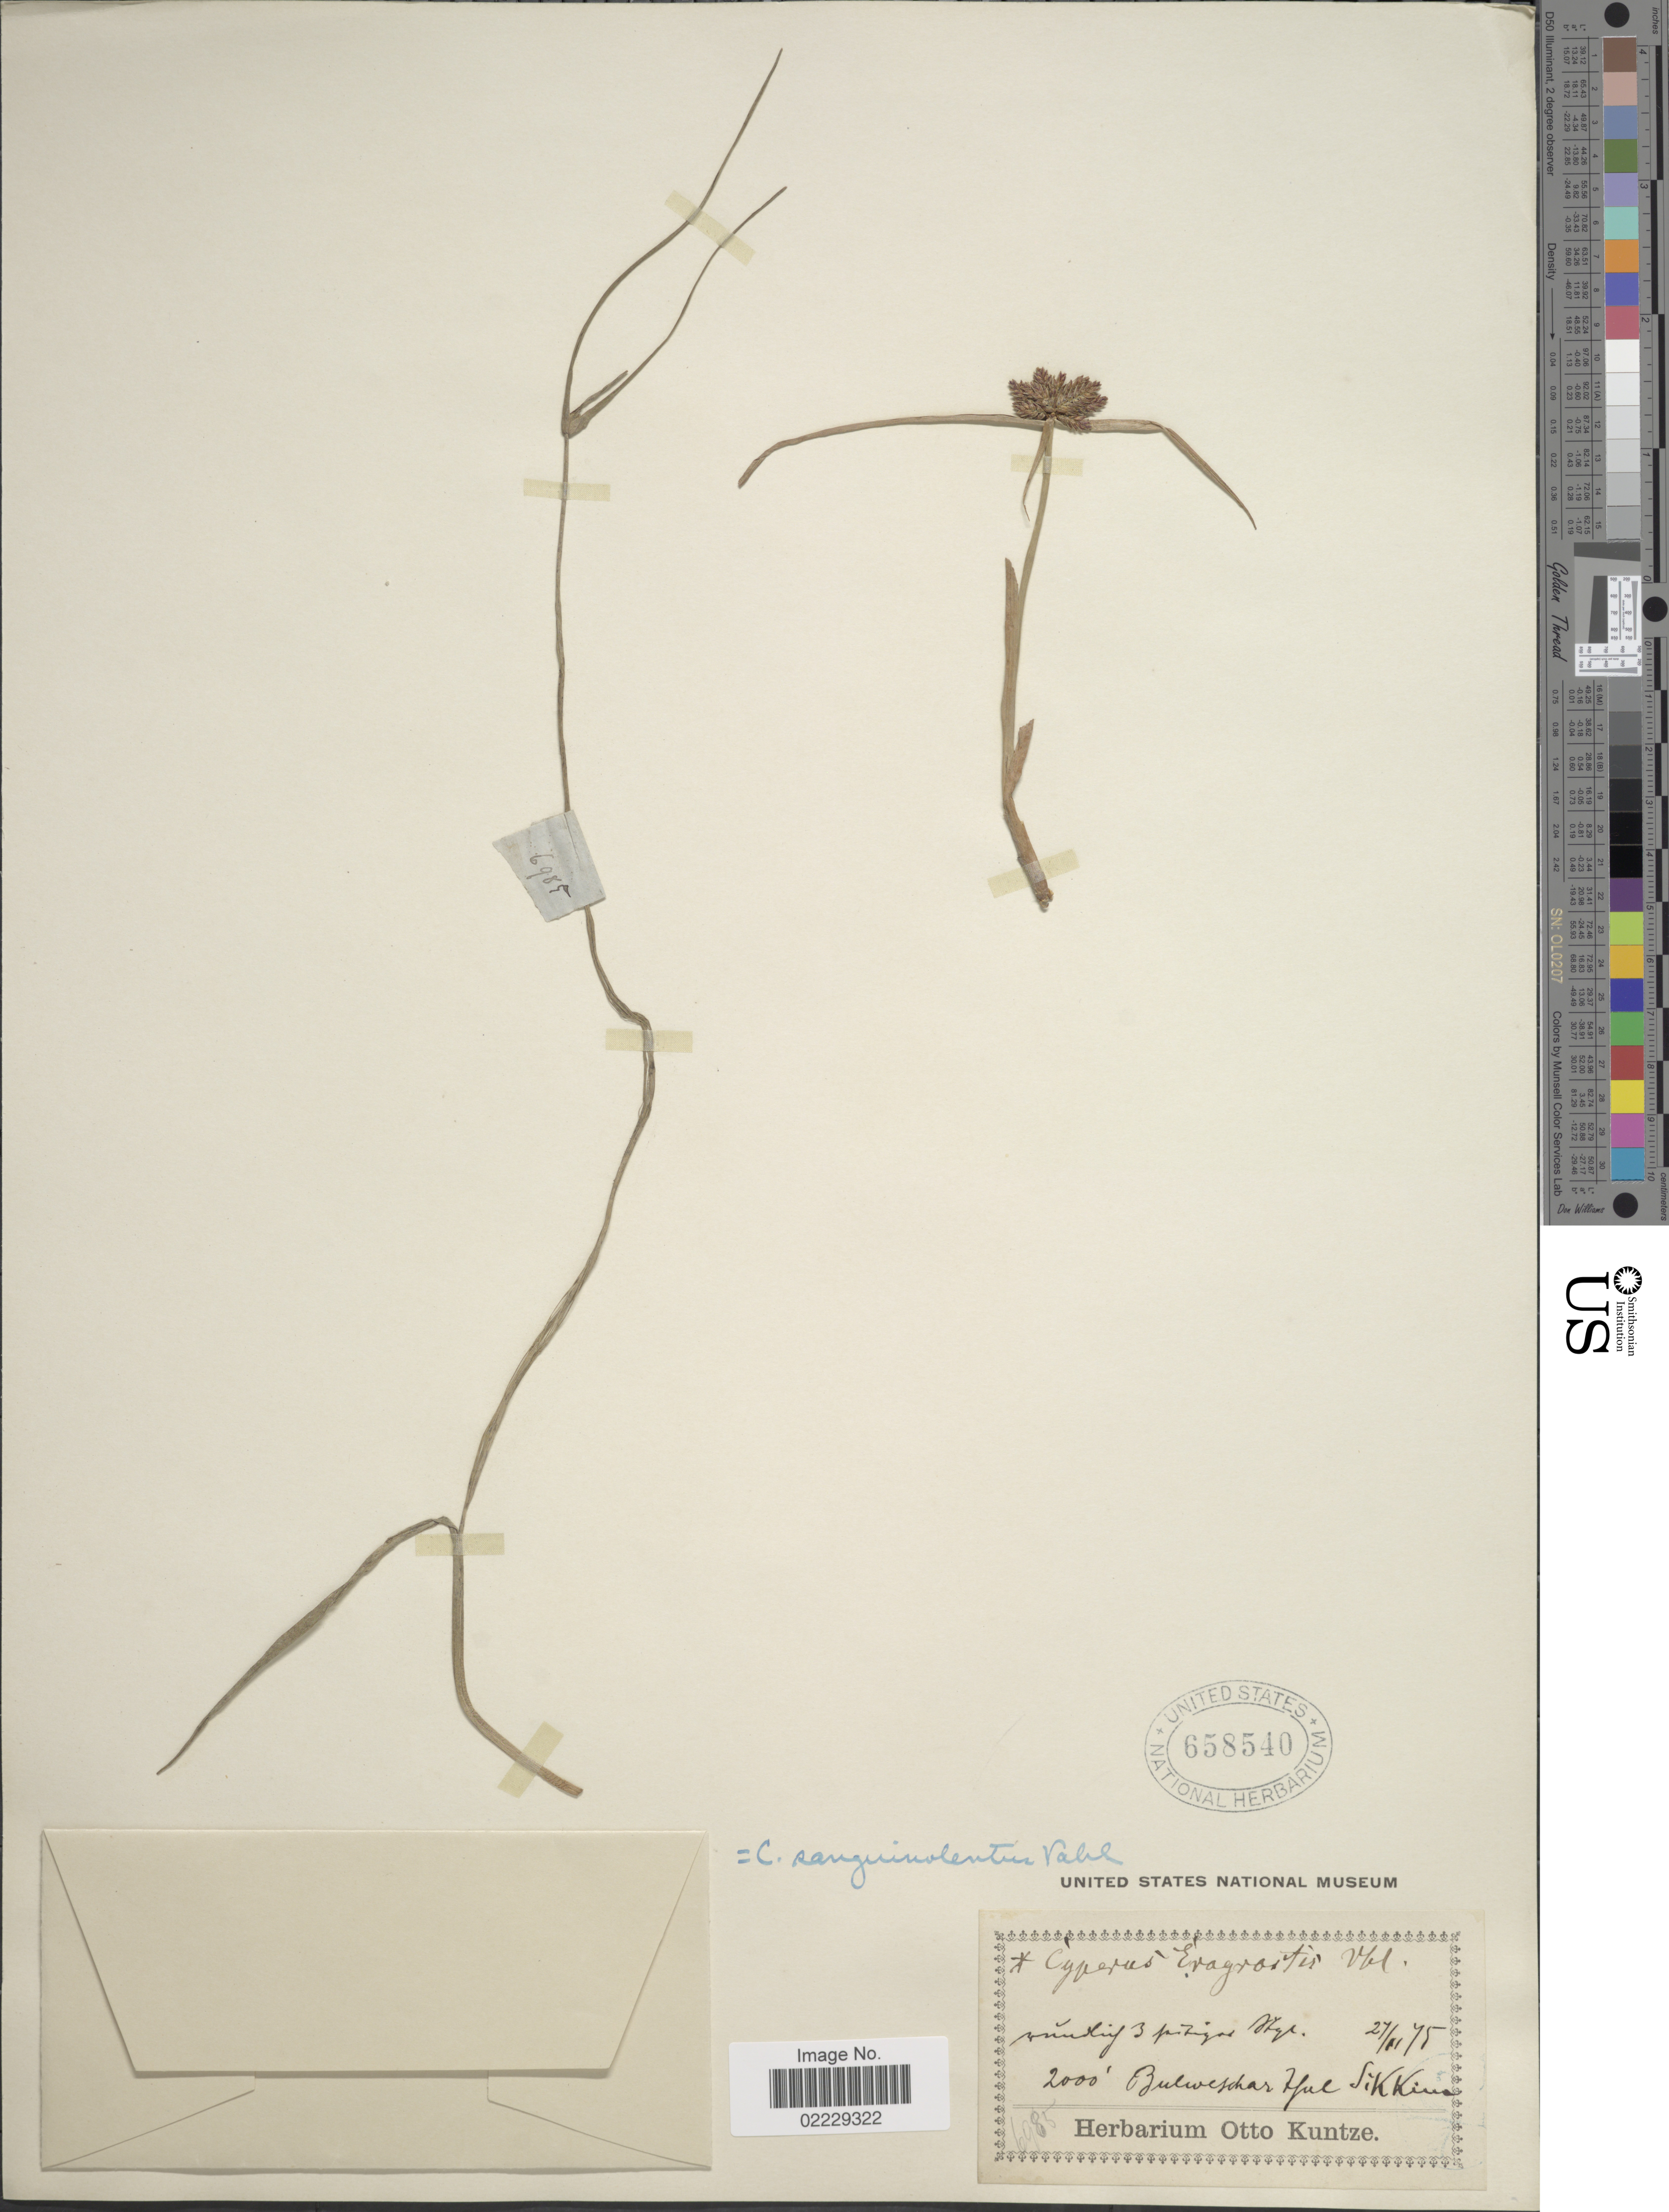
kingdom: Plantae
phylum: Tracheophyta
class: Liliopsida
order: Poales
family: Cyperaceae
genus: Cyperus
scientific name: Cyperus sanguinolentus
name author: Vahl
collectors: ex herb. Otto Kuntze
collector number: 6985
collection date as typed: Transcribed d/m/y: 27/11/75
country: India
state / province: Sikkim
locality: Bulweschar thal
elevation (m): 610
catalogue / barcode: US 658540